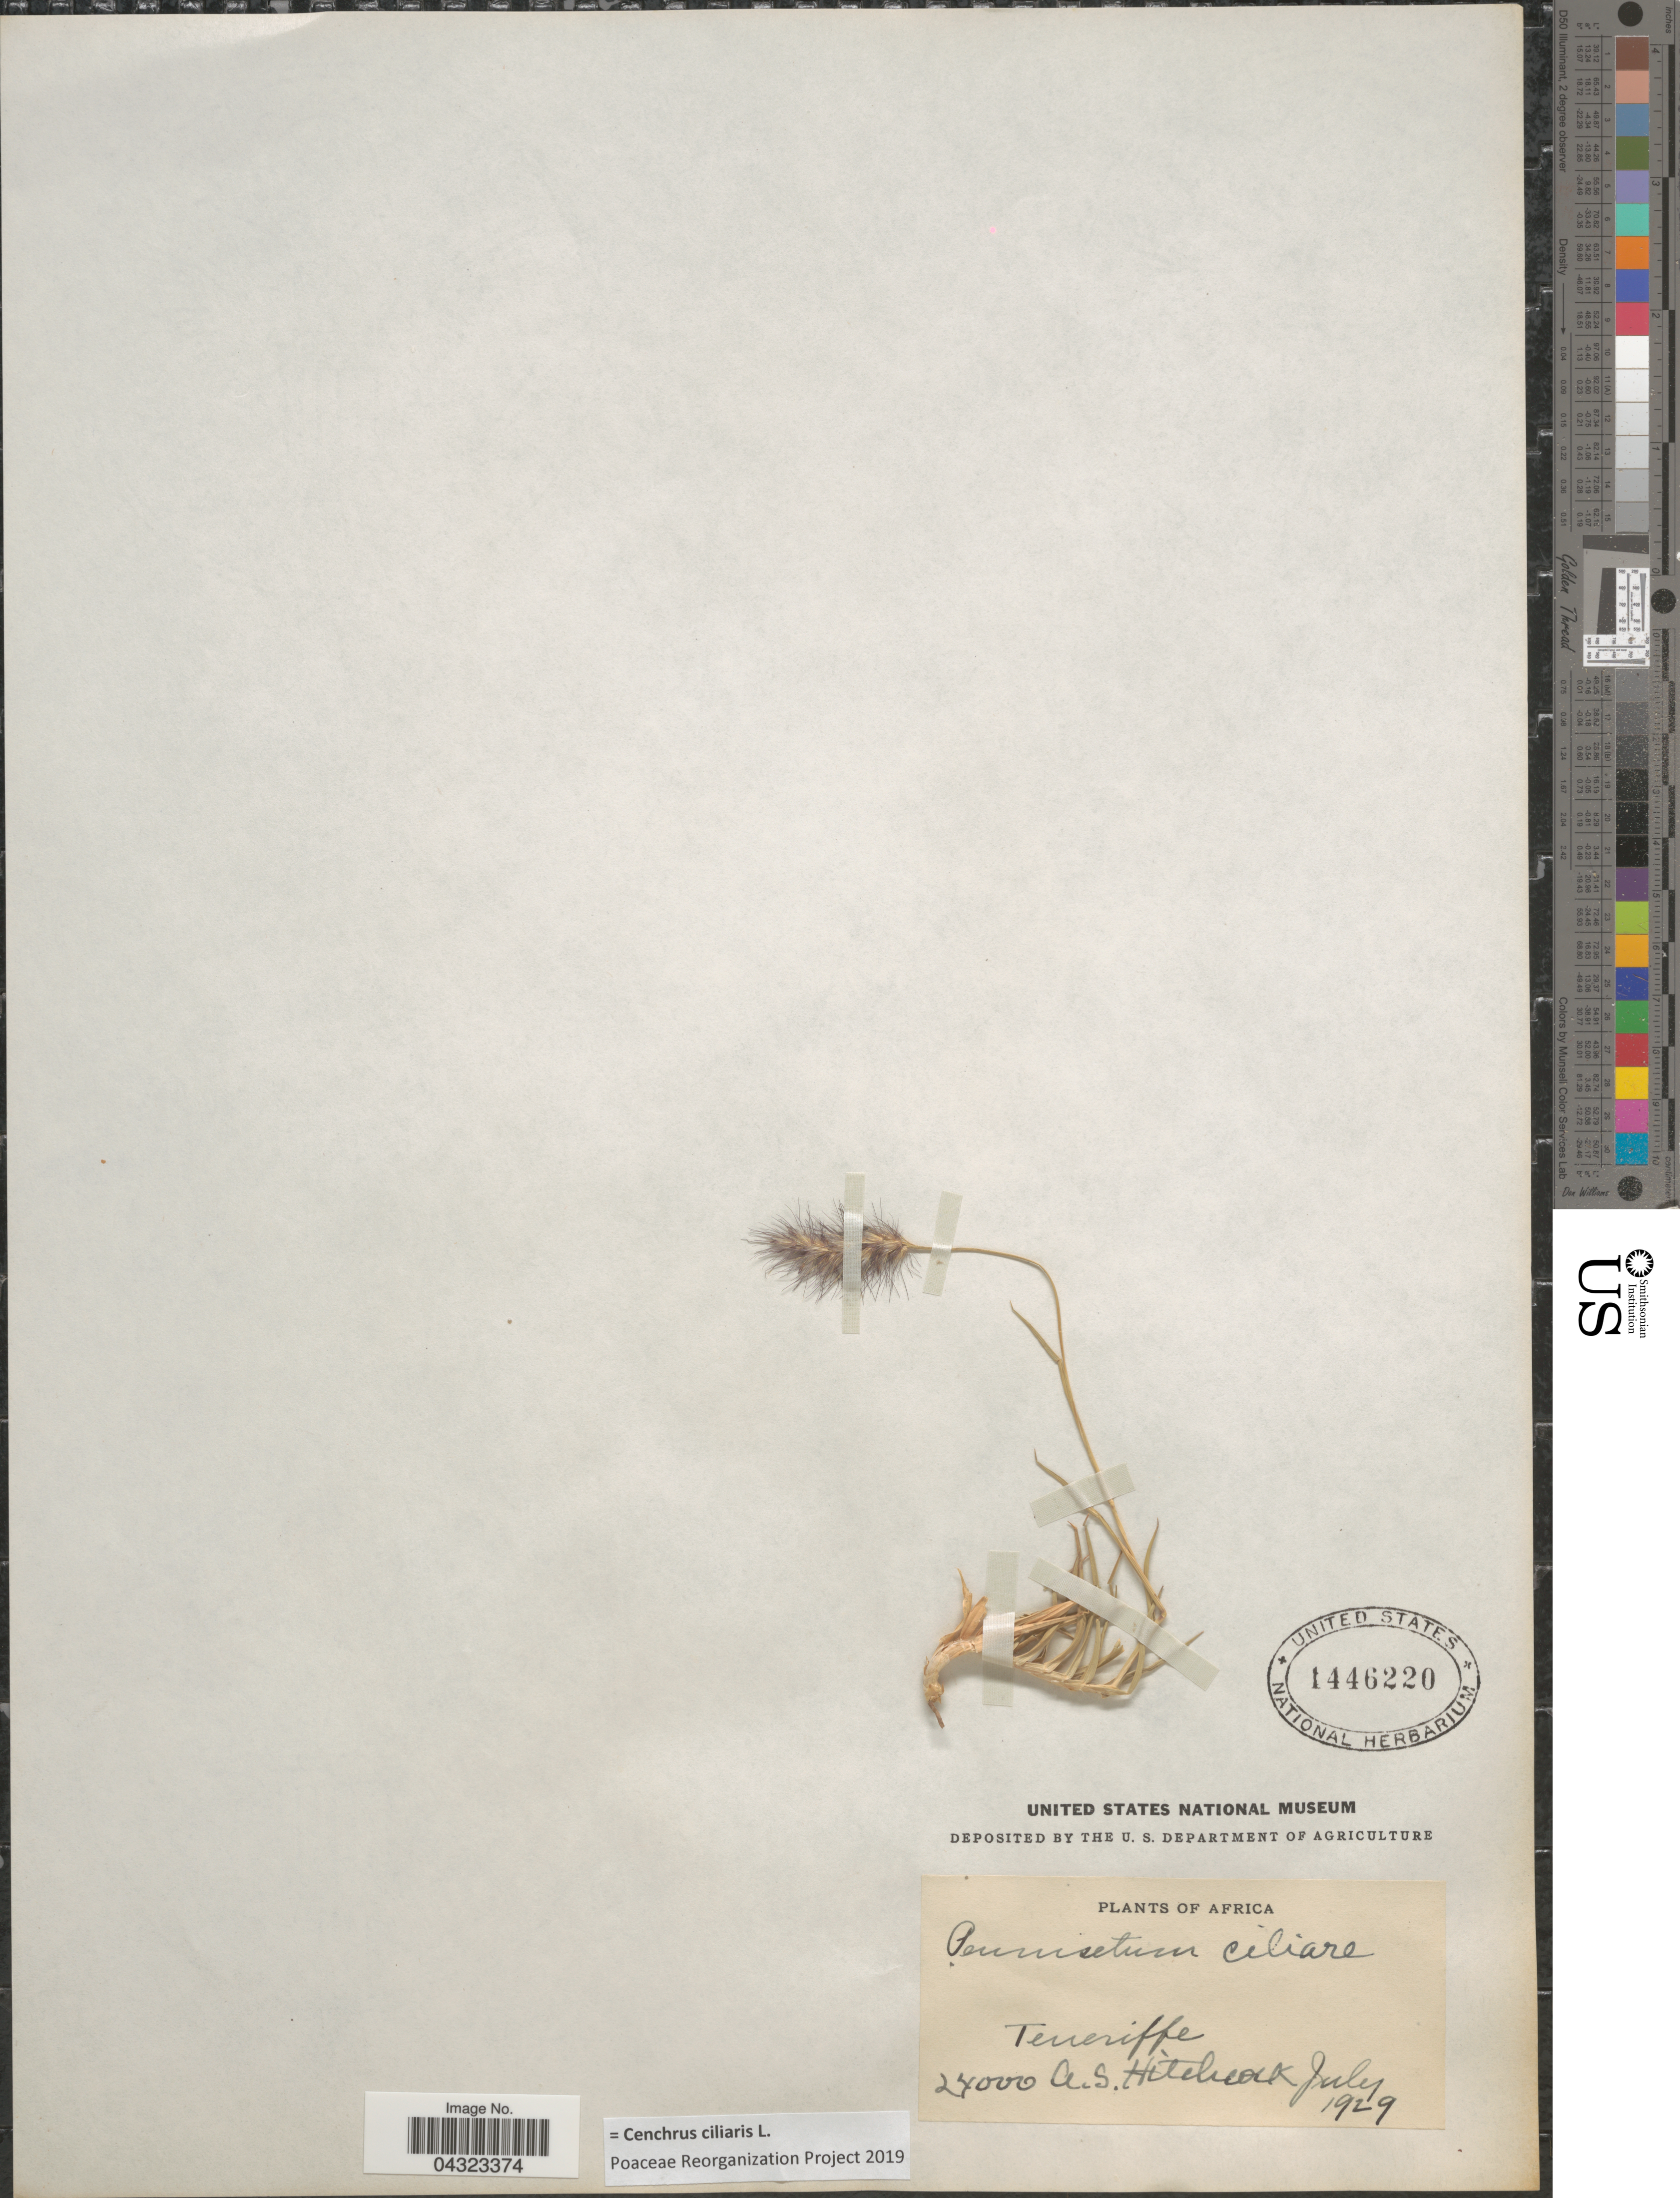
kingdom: Plantae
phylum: Tracheophyta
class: Liliopsida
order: Poales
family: Poaceae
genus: Cenchrus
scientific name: Cenchrus ciliaris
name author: L.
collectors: A. S. Hitchcock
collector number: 24000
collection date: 1929-07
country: Spain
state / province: Canarias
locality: Teneriffe. Africa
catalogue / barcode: US 1446220